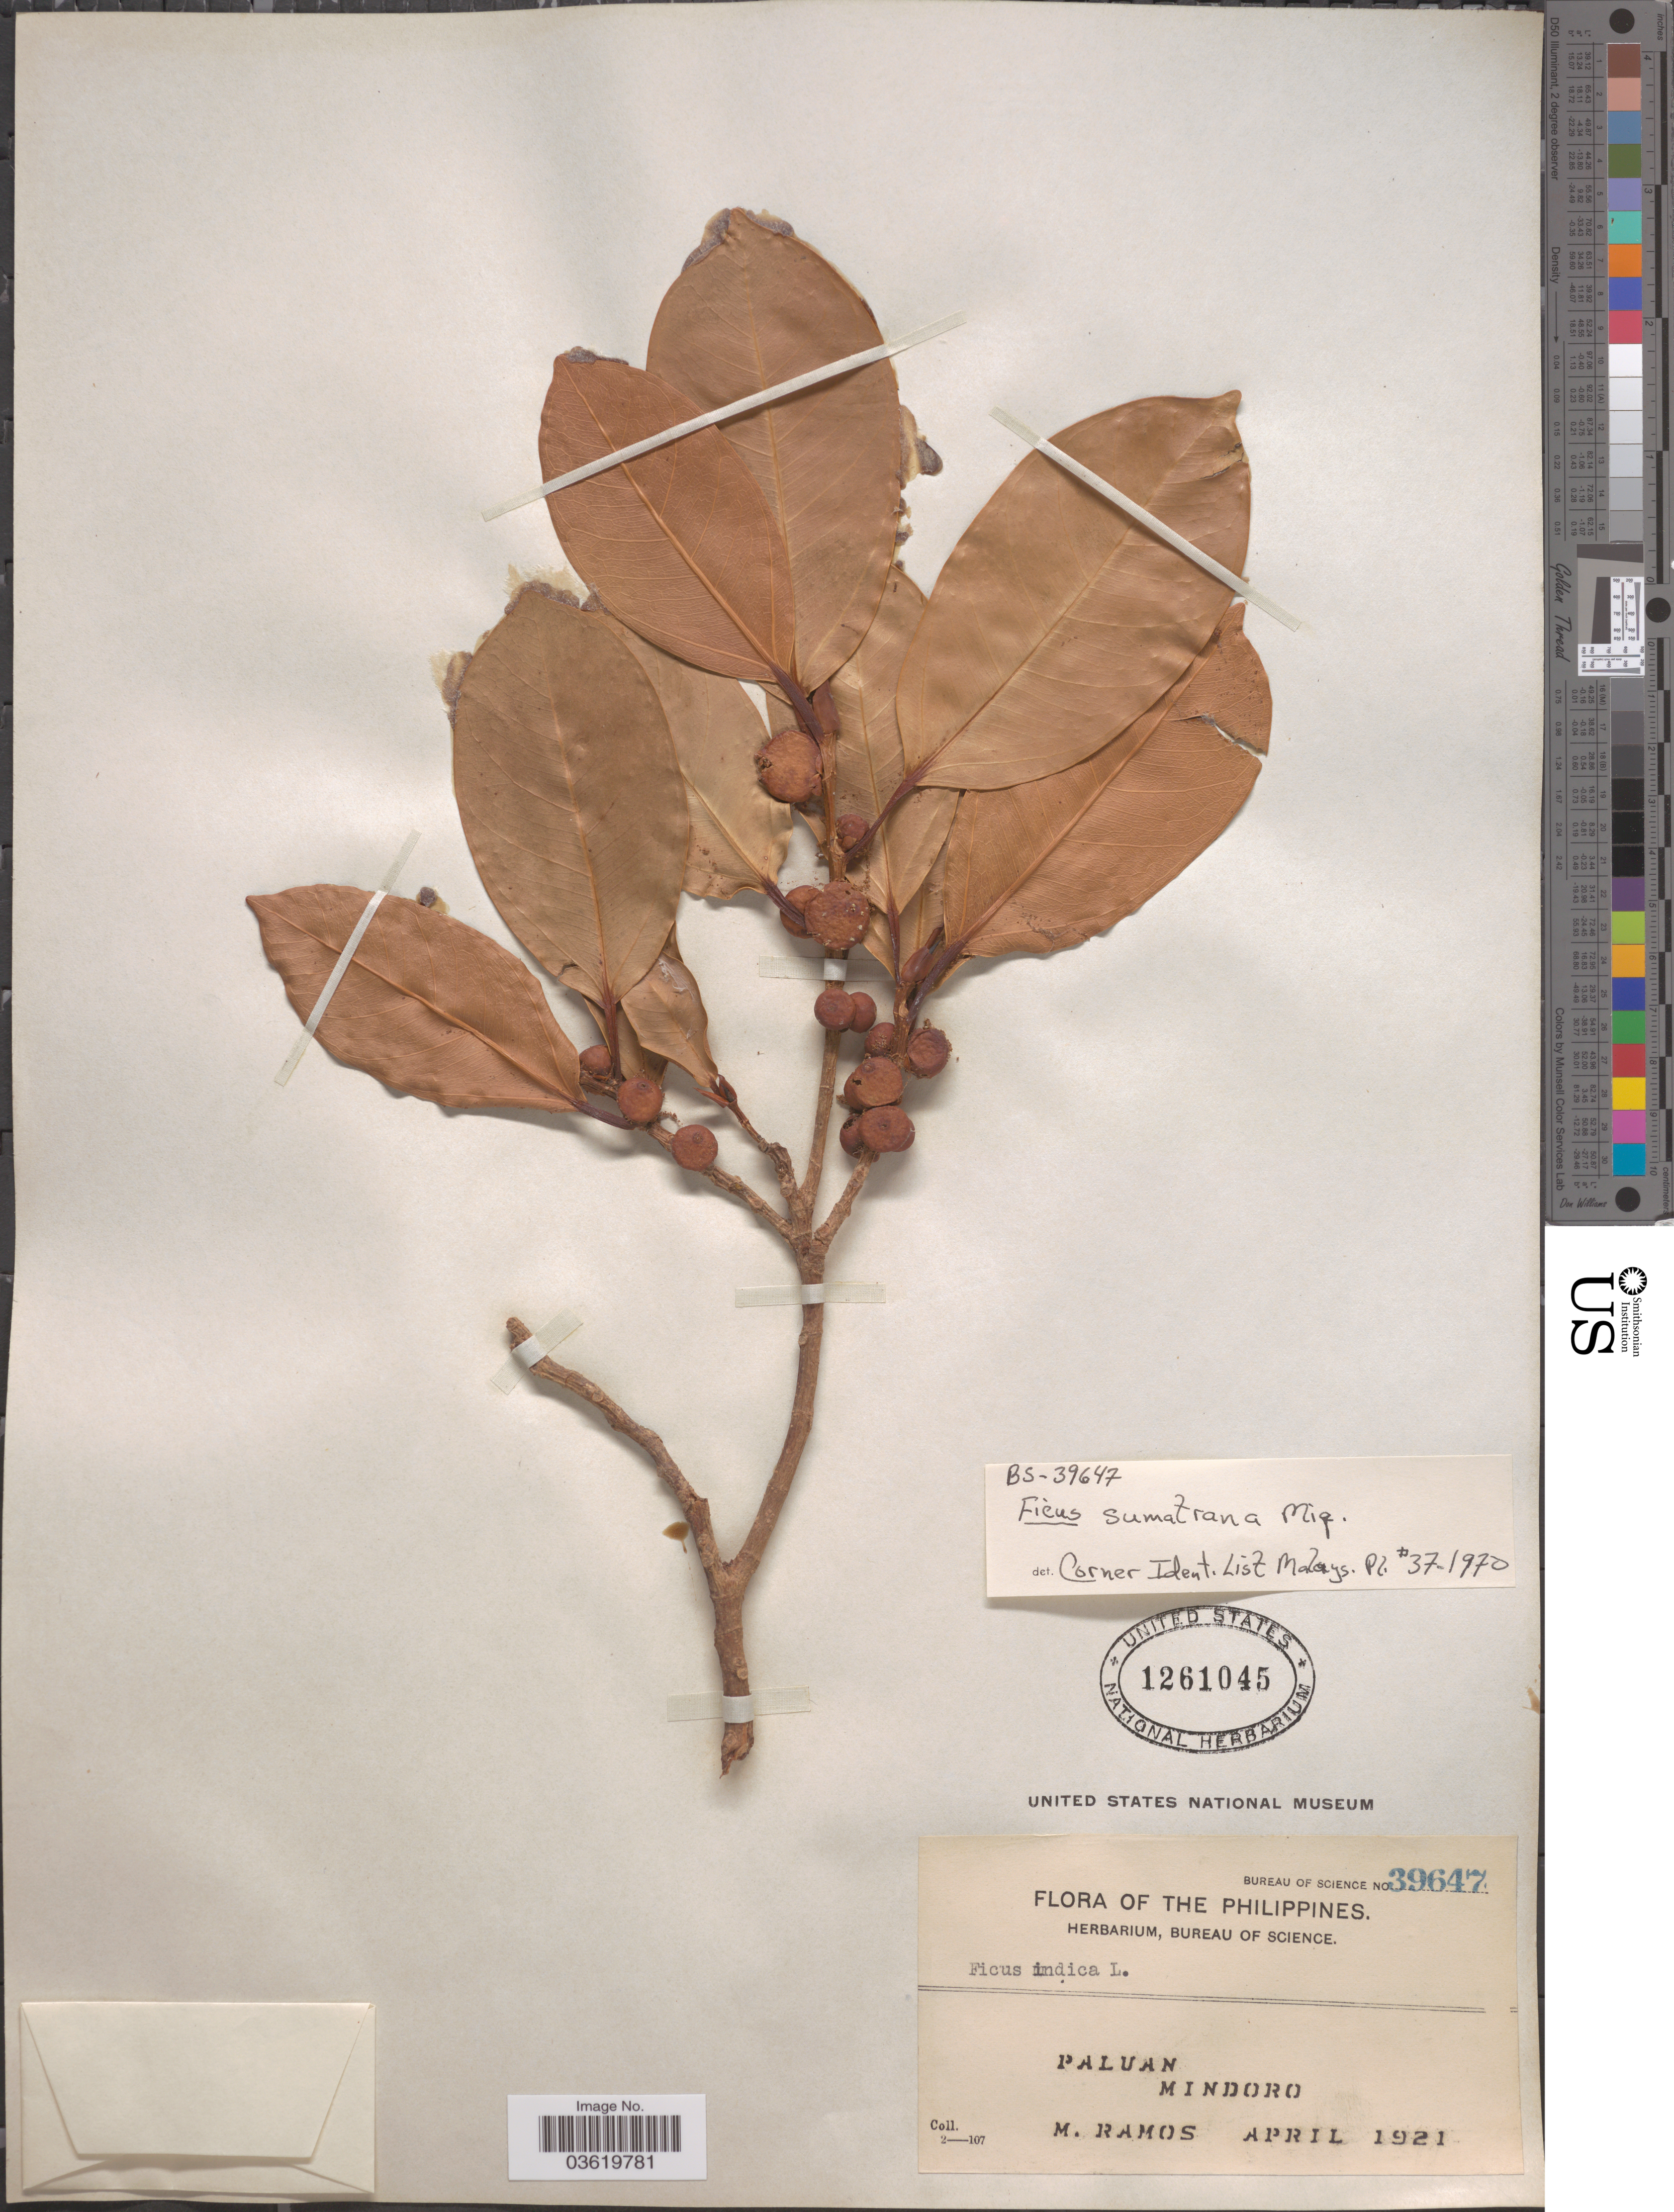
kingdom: Plantae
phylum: Tracheophyta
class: Magnoliopsida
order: Rosales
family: Moraceae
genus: Ficus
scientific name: Ficus sumatrana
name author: Miq.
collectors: M. Ramos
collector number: Bureau of Science 39647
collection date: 1921-04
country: Philippines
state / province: Mimaropa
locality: Paluan. Mindoro.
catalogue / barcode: US 1261045